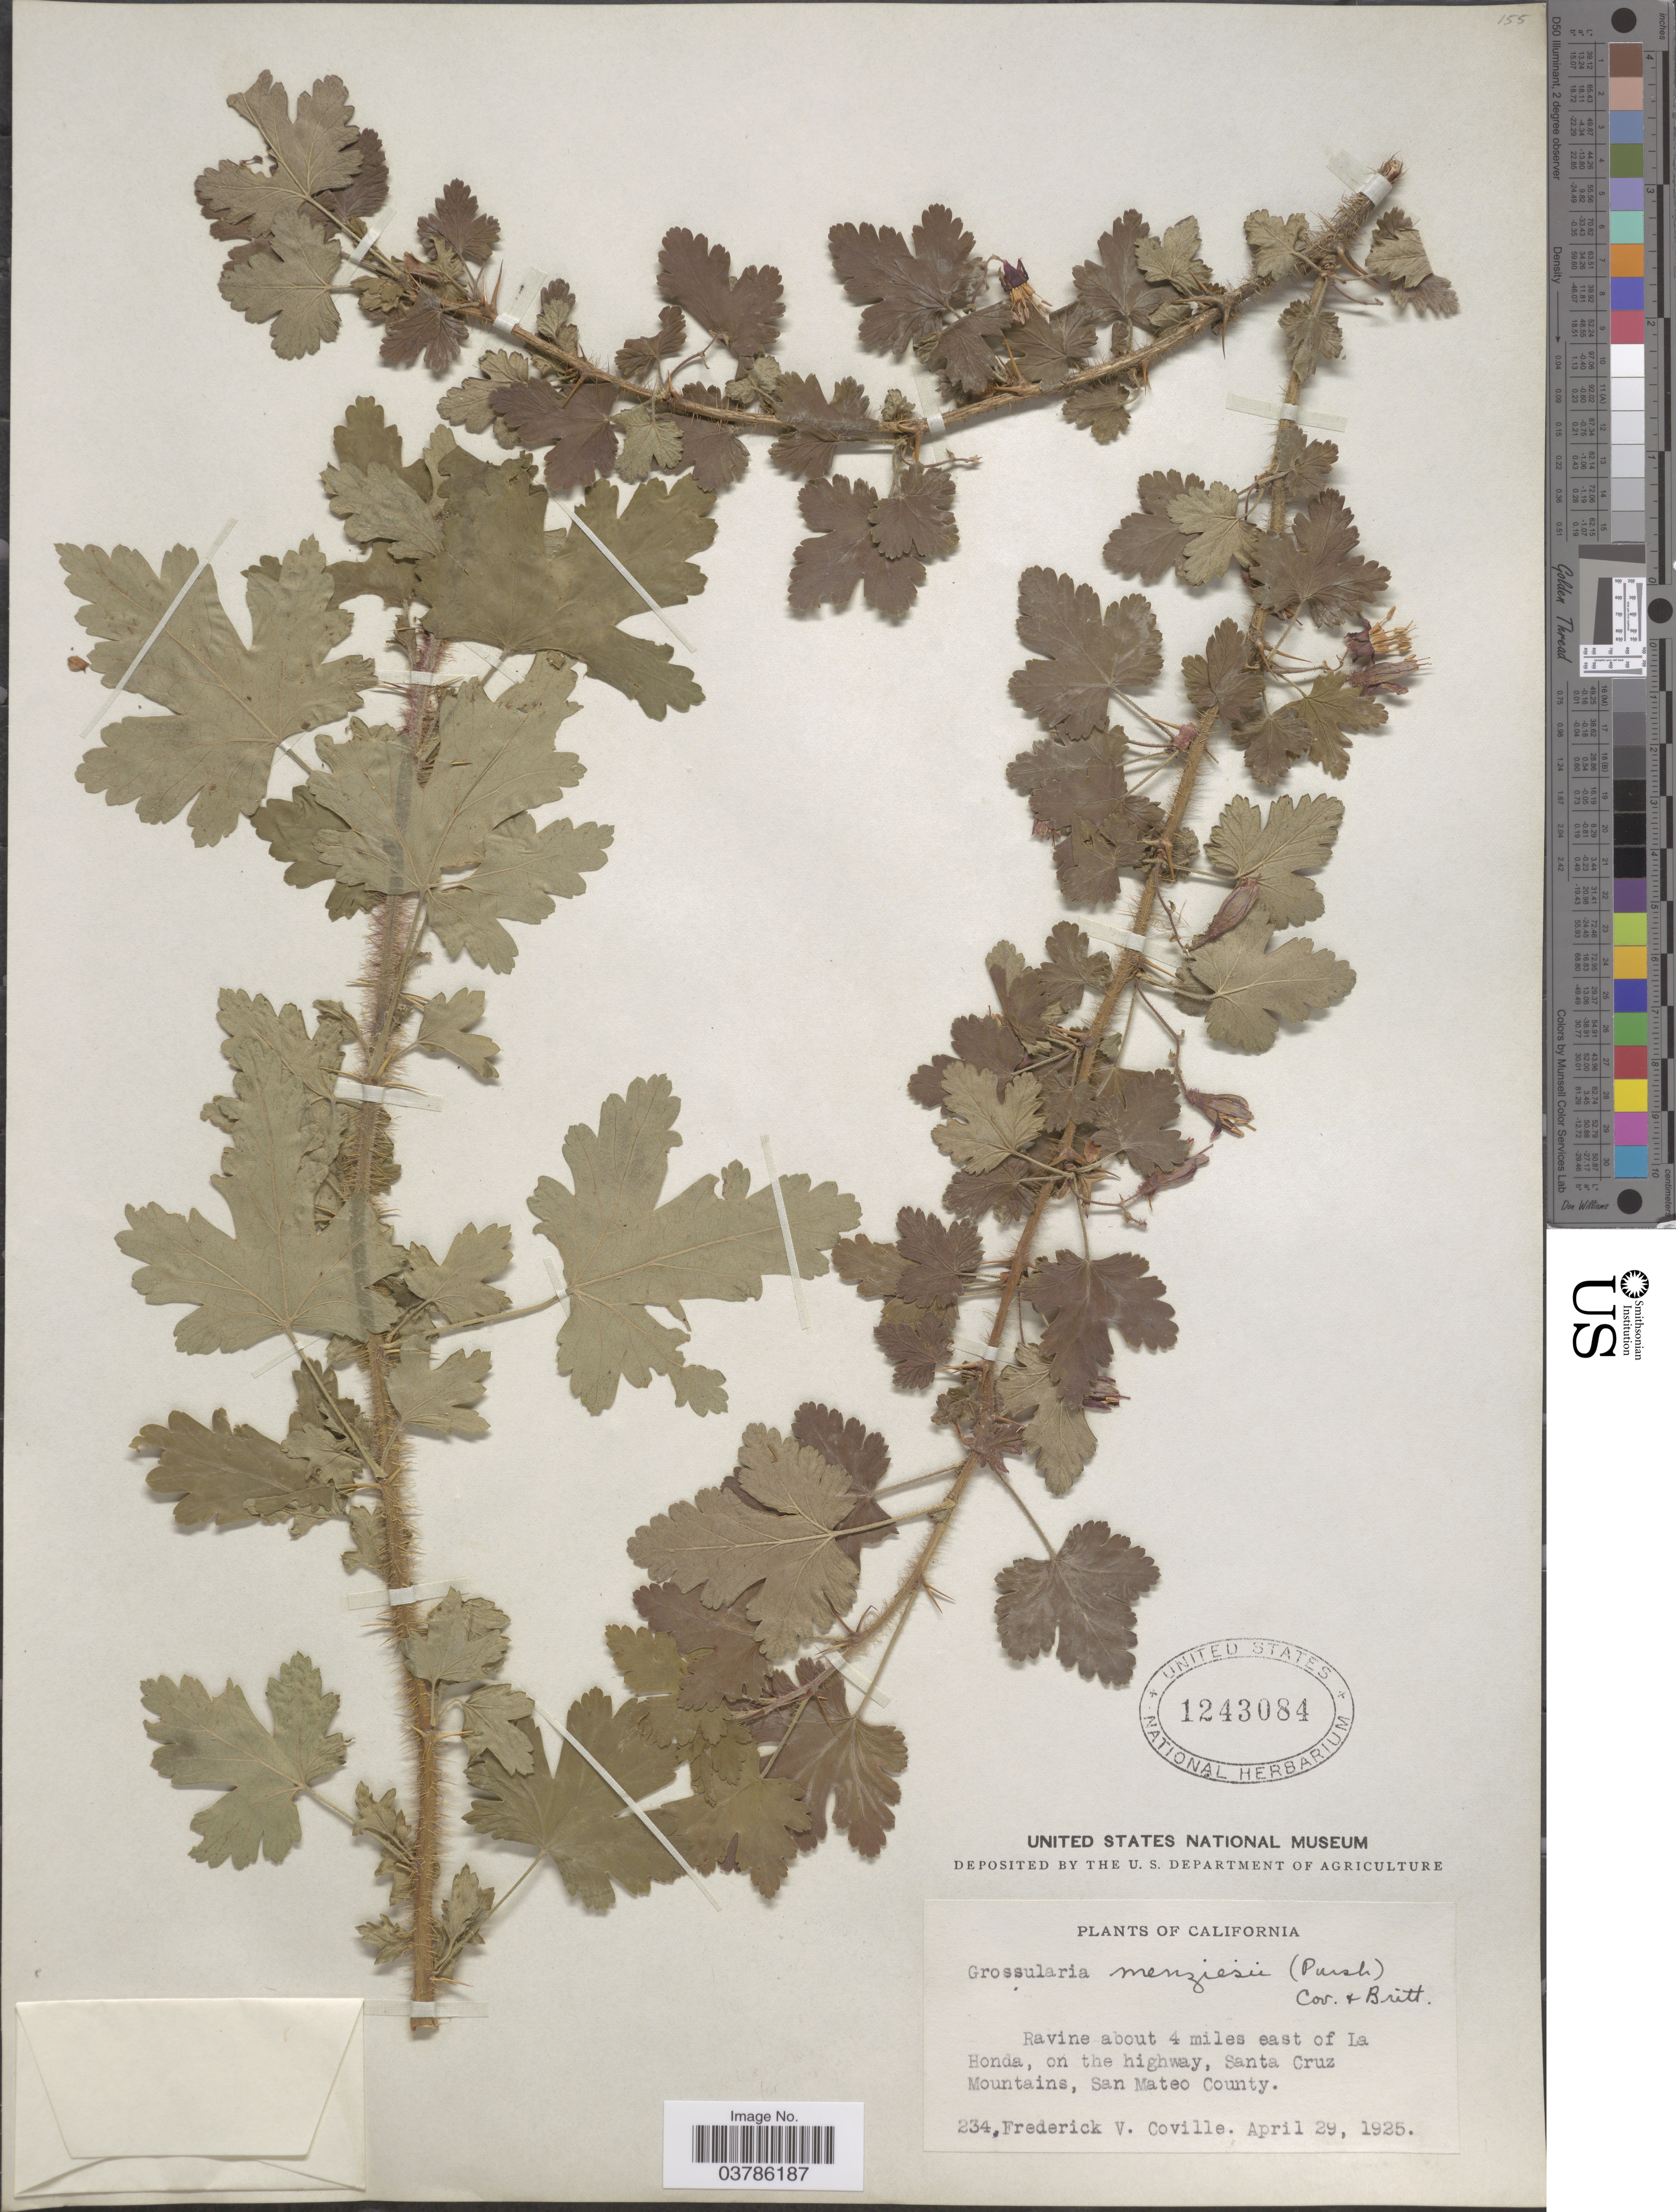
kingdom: Plantae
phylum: Tracheophyta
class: Magnoliopsida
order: Saxifragales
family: Grossulariaceae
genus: Ribes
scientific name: Ribes menziesii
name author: Pursh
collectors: F. V. Coville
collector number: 234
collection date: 1925-04-29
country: United States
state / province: California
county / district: San Mateo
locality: Ravine about 4 miles east of La Honda, on the highway, Santa Cruz Mountains, San Mateo County.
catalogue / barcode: US 1243084